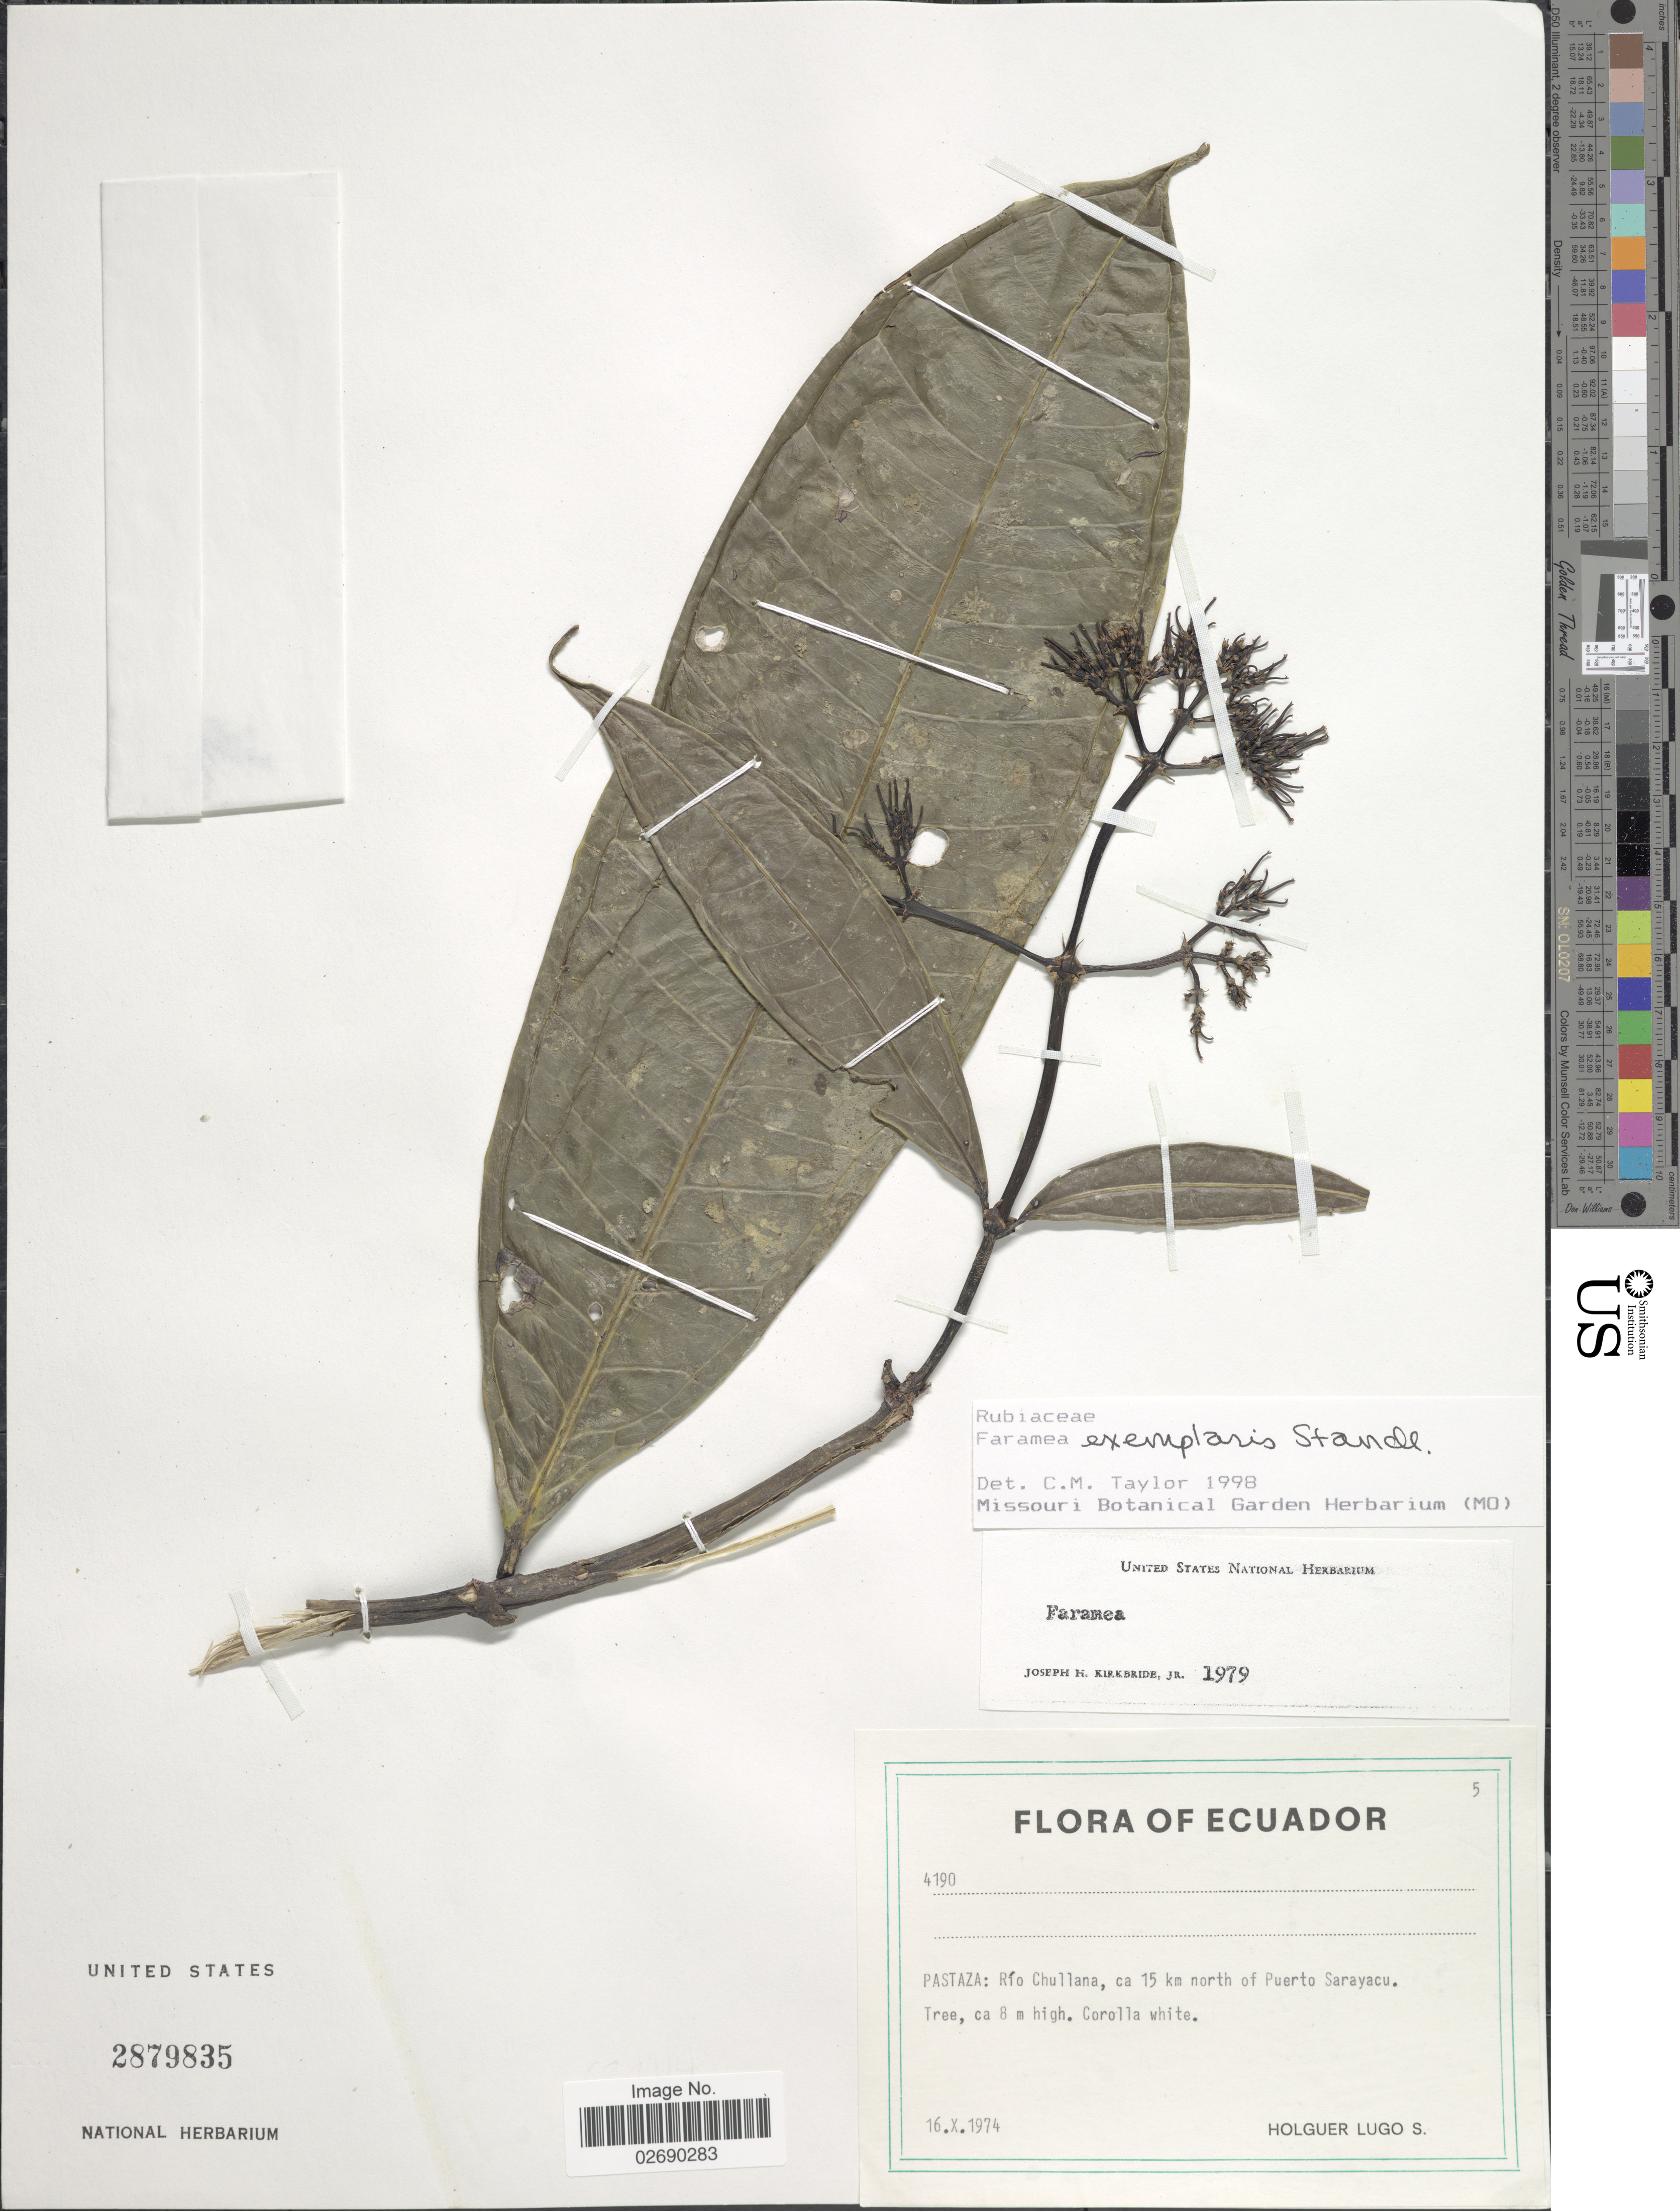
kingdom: Plantae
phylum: Tracheophyta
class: Magnoliopsida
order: Gentianales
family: Rubiaceae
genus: Faramea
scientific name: Faramea exemplaris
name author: Standl.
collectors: H. Lugo S.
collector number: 4190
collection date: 1974-10-16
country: Ecuador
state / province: Pastaza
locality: Río Chullan, ca 15 km north of Puerto Sarayacu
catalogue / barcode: US 2879835